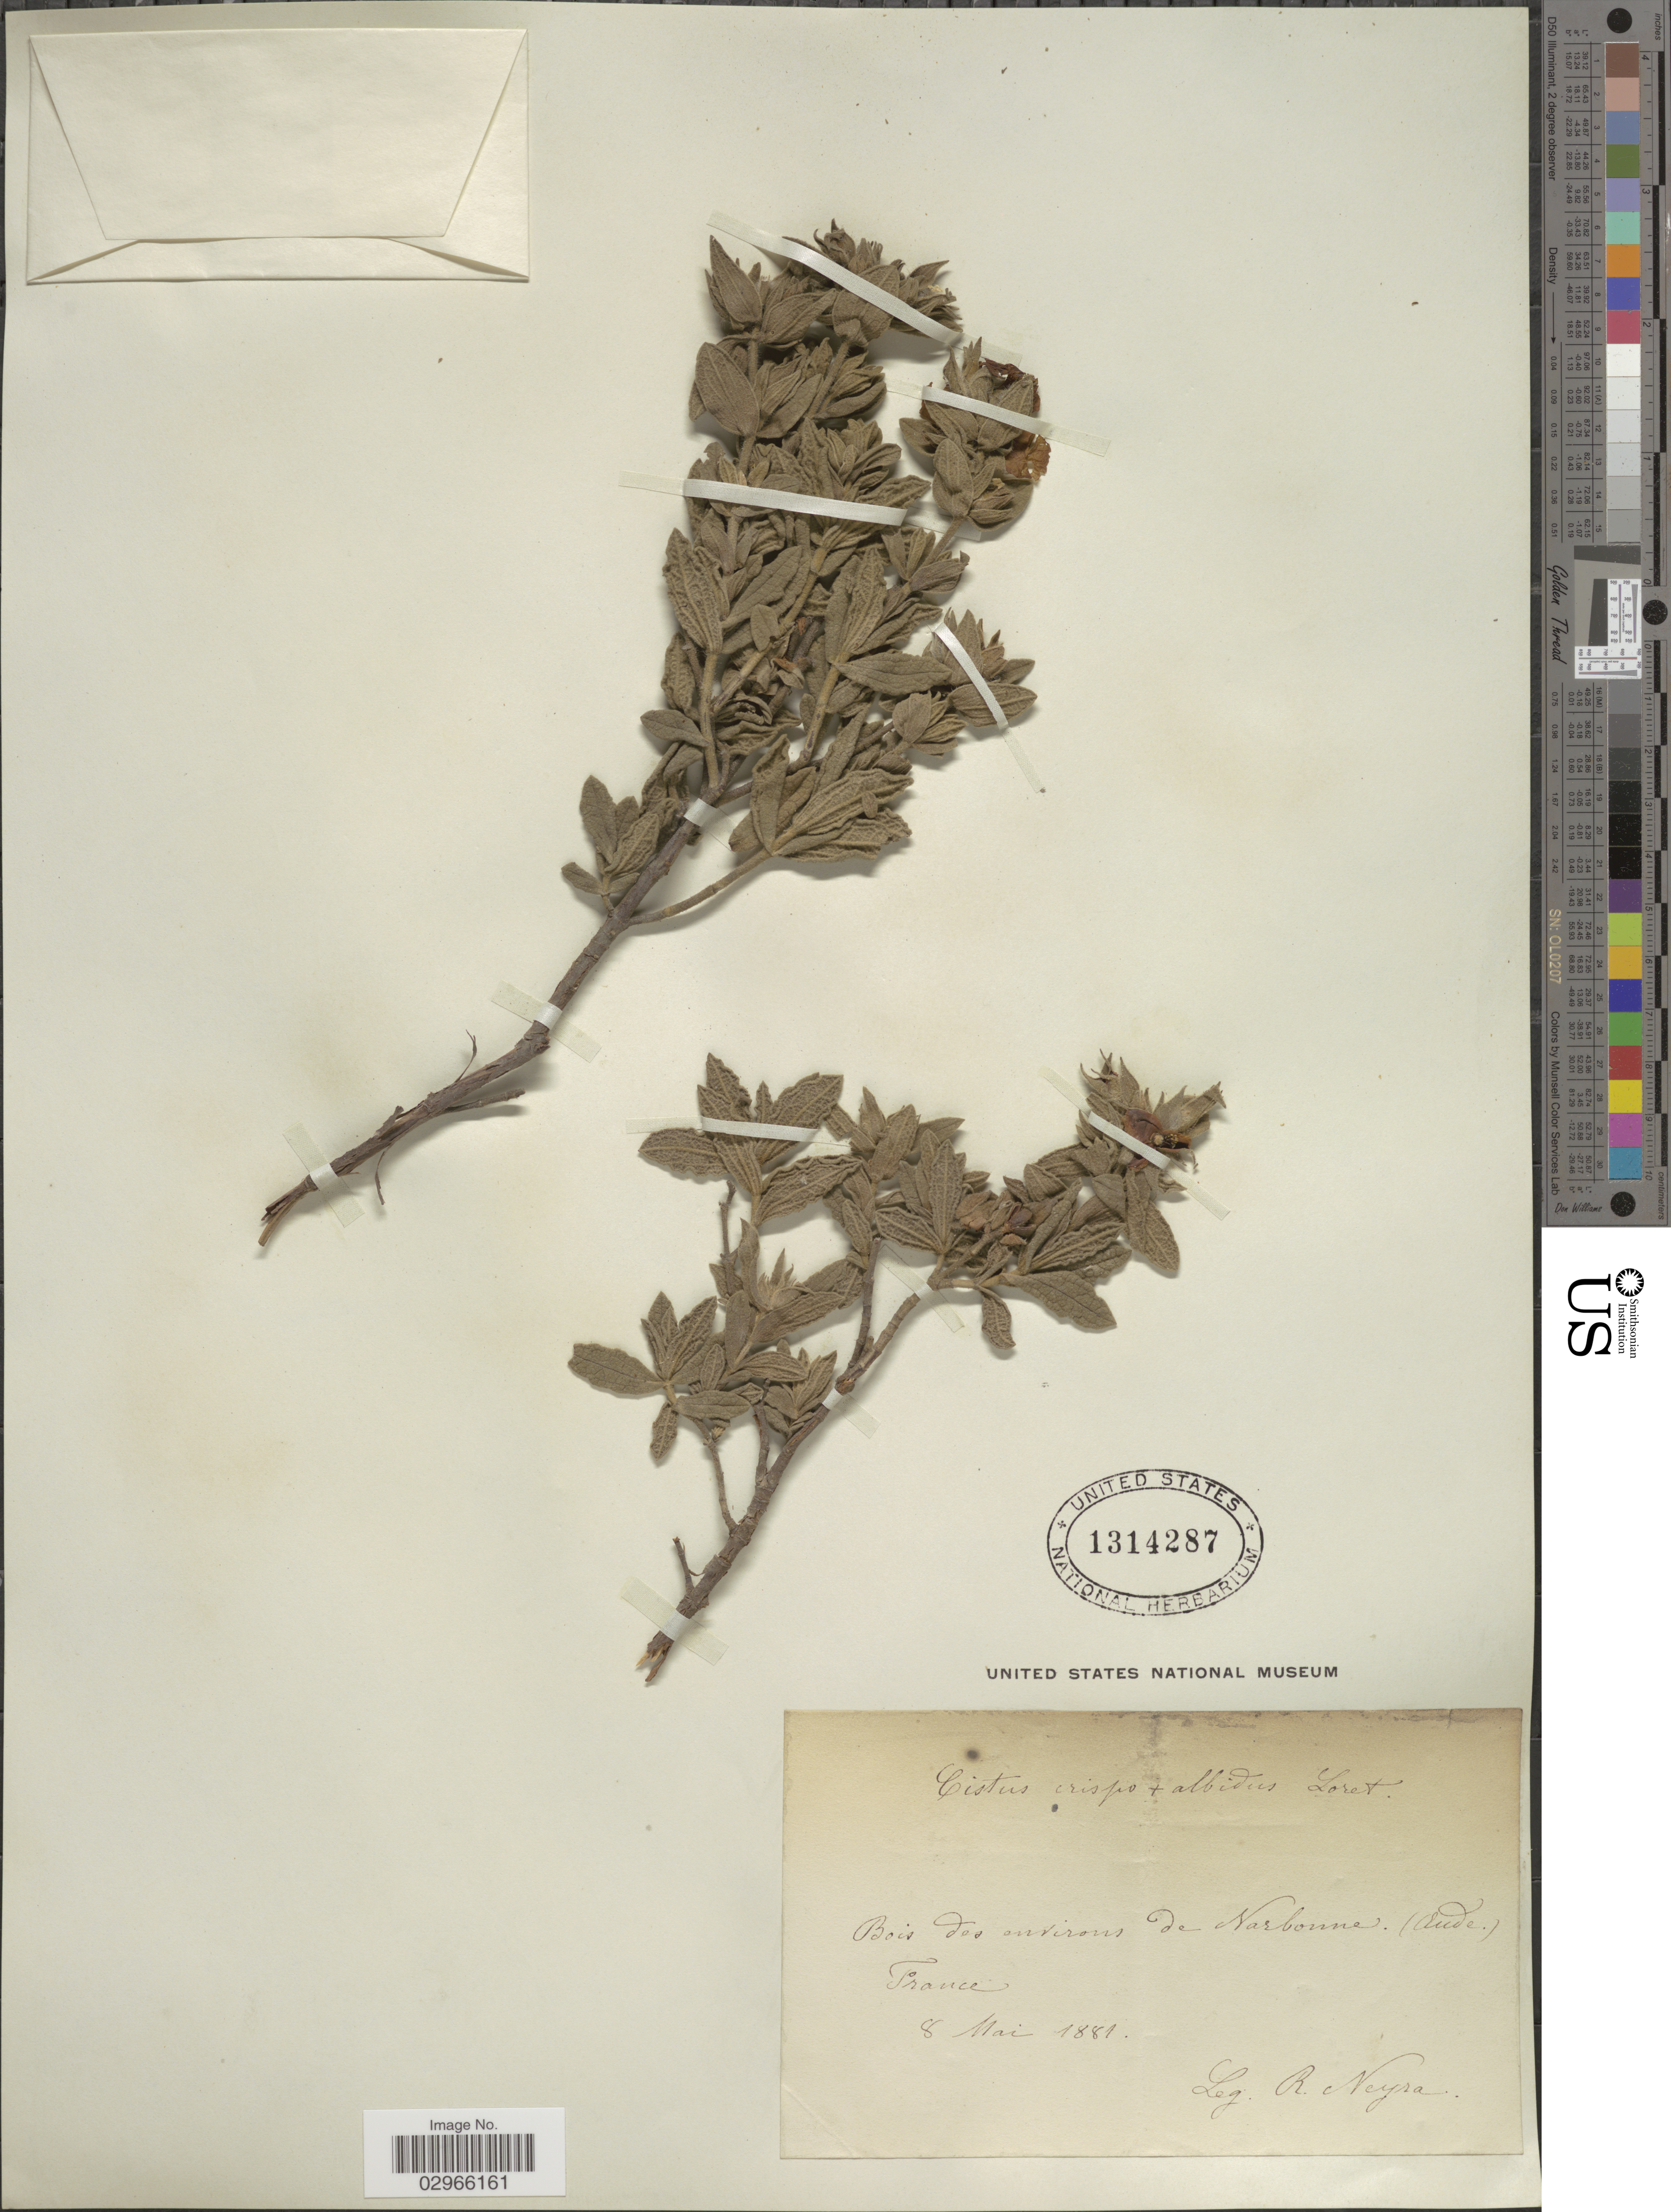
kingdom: Plantae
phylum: Tracheophyta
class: Magnoliopsida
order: Malvales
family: Cistaceae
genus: Cistus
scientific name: Cistus albidus x C. crispus L.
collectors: R. Neyra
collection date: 1881-05-08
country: France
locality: Bois des environs de Narbonne (ande).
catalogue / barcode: US 1314287